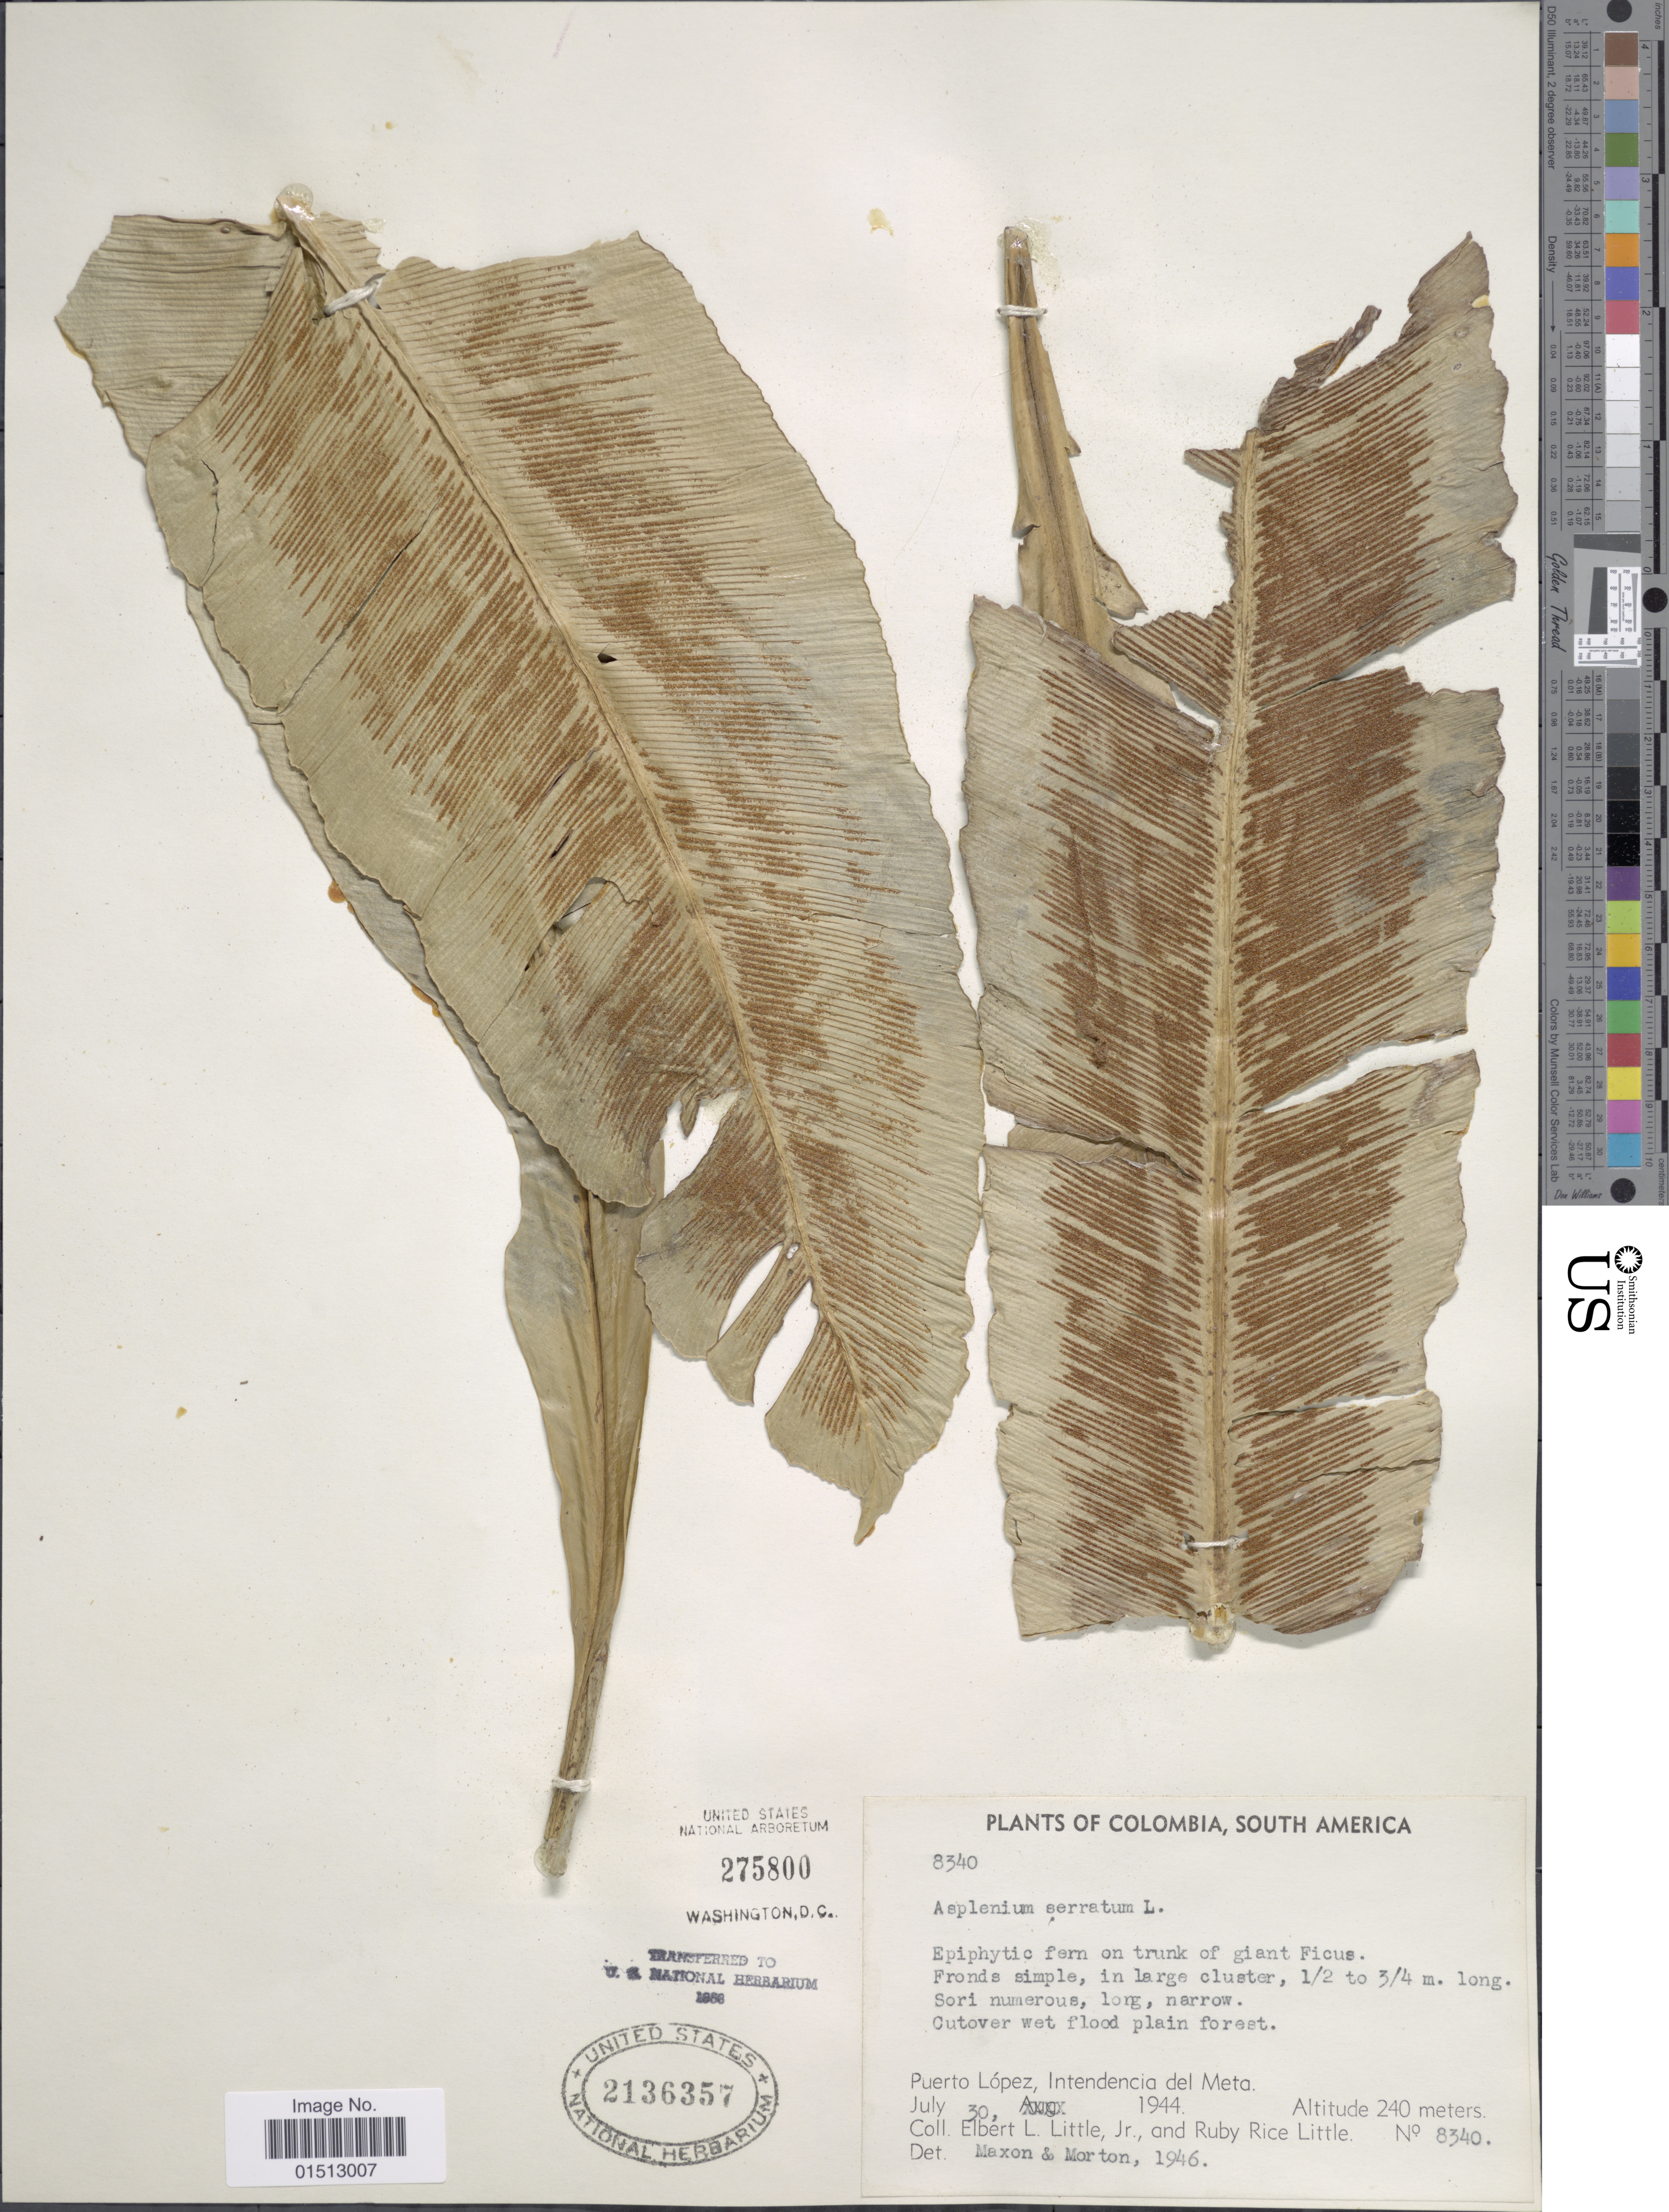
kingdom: Plantae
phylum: Tracheophyta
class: Polypodiopsida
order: Polypodiales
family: Aspleniaceae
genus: Asplenium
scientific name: Asplenium serratum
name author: L.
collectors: E. L. Little & R. R. Little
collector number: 8340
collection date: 1944-07-30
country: Colombia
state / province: Meta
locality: South of Colombia, South America. Puerto Lopez, Intendencia del Meta.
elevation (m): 240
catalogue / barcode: US 2136357